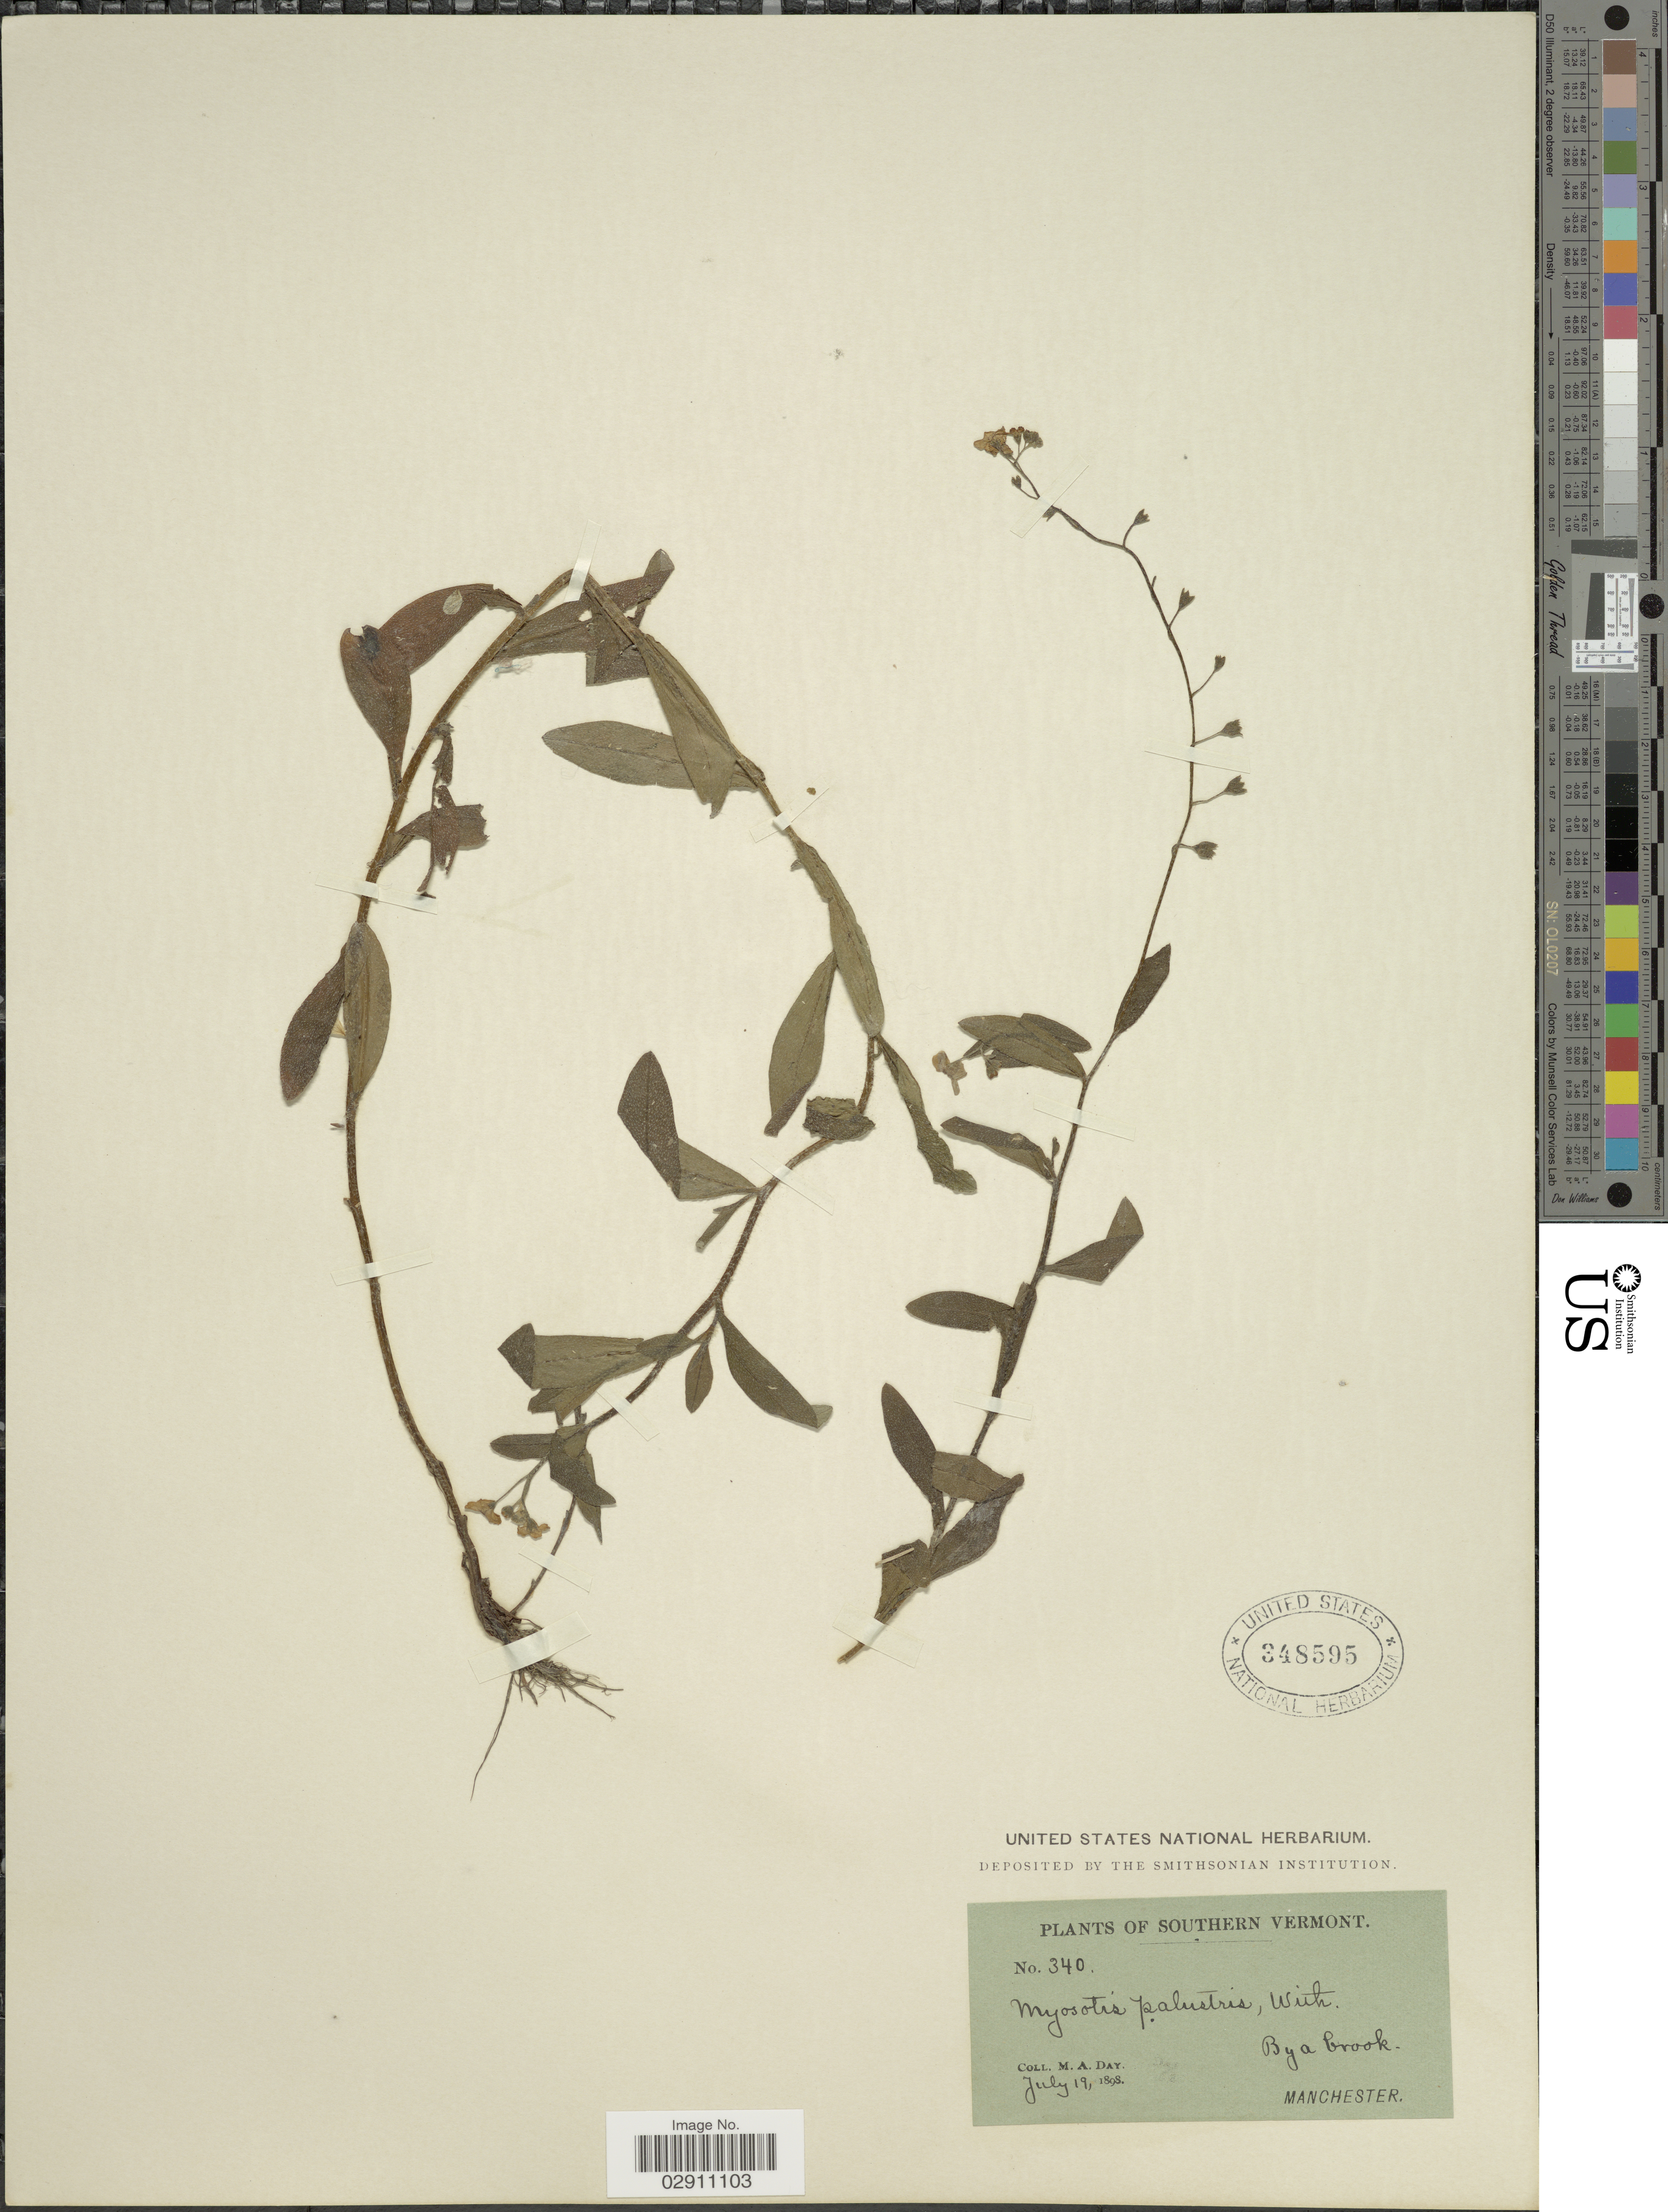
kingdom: Plantae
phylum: Tracheophyta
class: Magnoliopsida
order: Boraginales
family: Boraginaceae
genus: Myosotis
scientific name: Myosotis palustris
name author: L.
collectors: M. Day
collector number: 340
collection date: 1898-07-19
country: United States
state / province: Vermont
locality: Southern Vermont, By a Crook, Manchester.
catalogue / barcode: US 348595